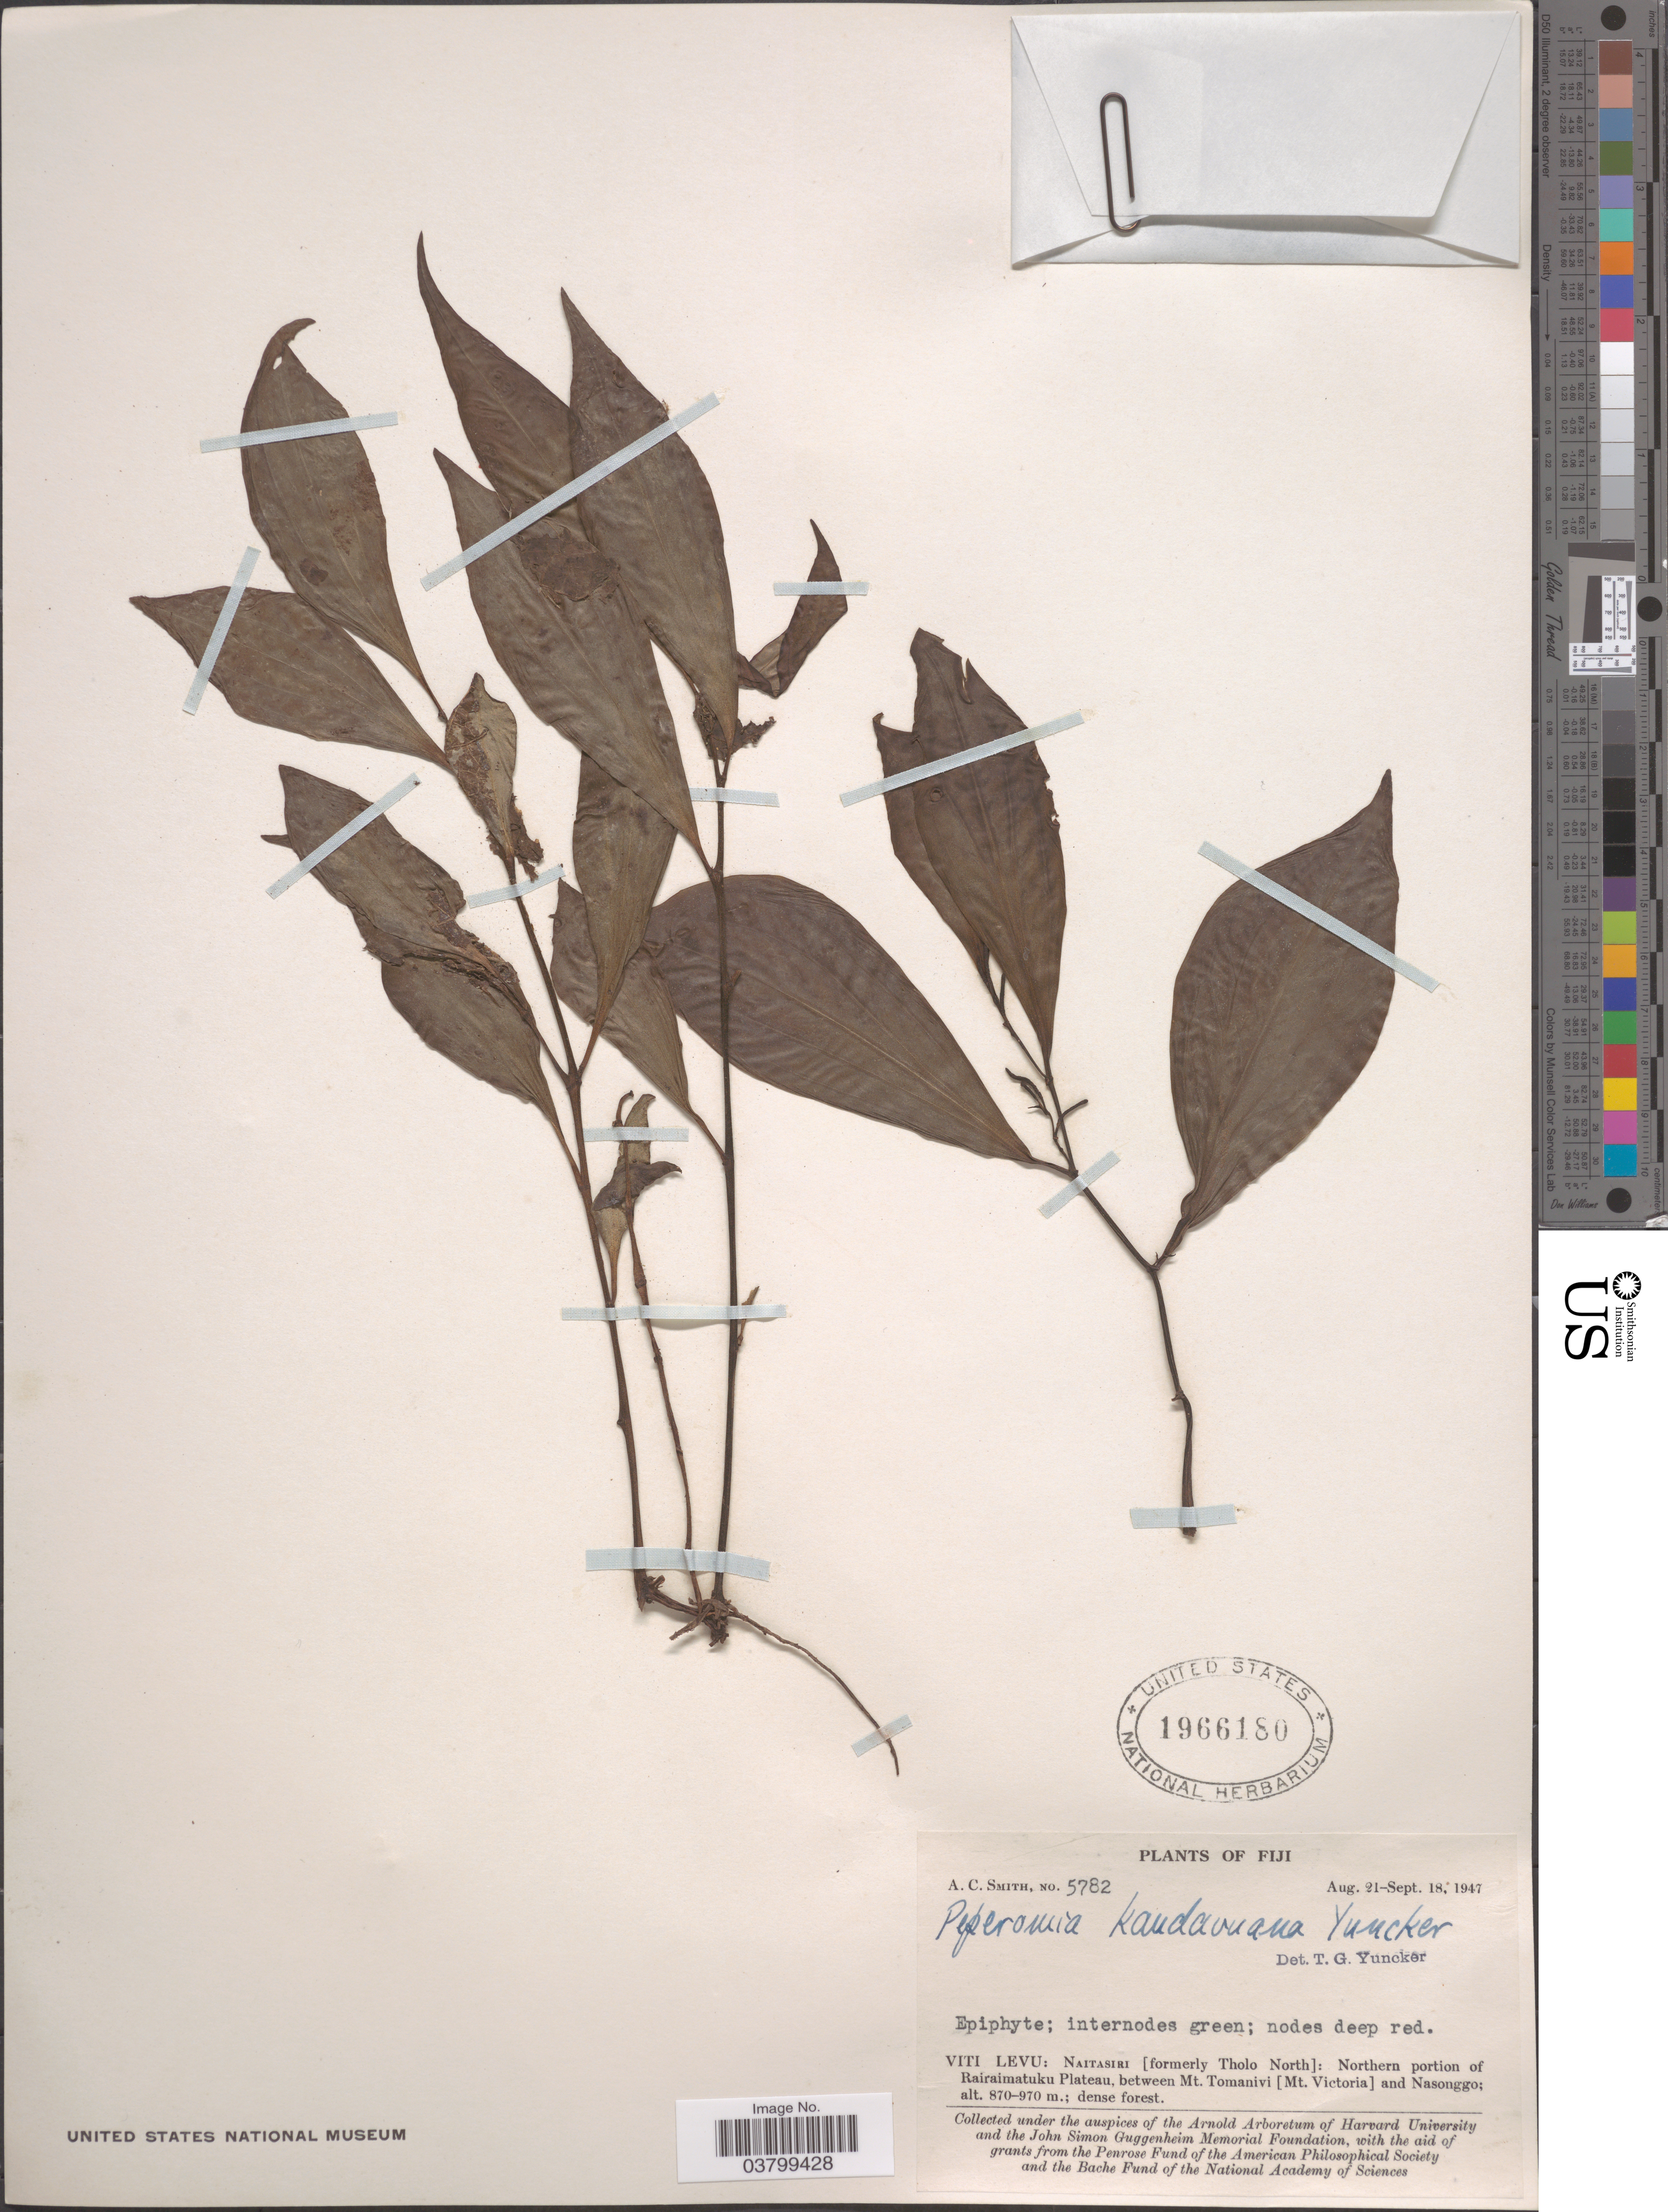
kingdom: Plantae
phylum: Tracheophyta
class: Magnoliopsida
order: Piperales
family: Piperaceae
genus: Peperomia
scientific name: Peperomia kandavuana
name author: Yunck.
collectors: A. C. Smith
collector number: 5782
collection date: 1947-08-21/1947-09-18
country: Fiji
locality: Viti Levu: Naitasiri [formerly Tholo North]: Northern portion of Rairaimatuku Plateau, between Mt. Tomanivi [Mt. Victoria] and Nasonggo.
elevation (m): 870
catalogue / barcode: US 1966180